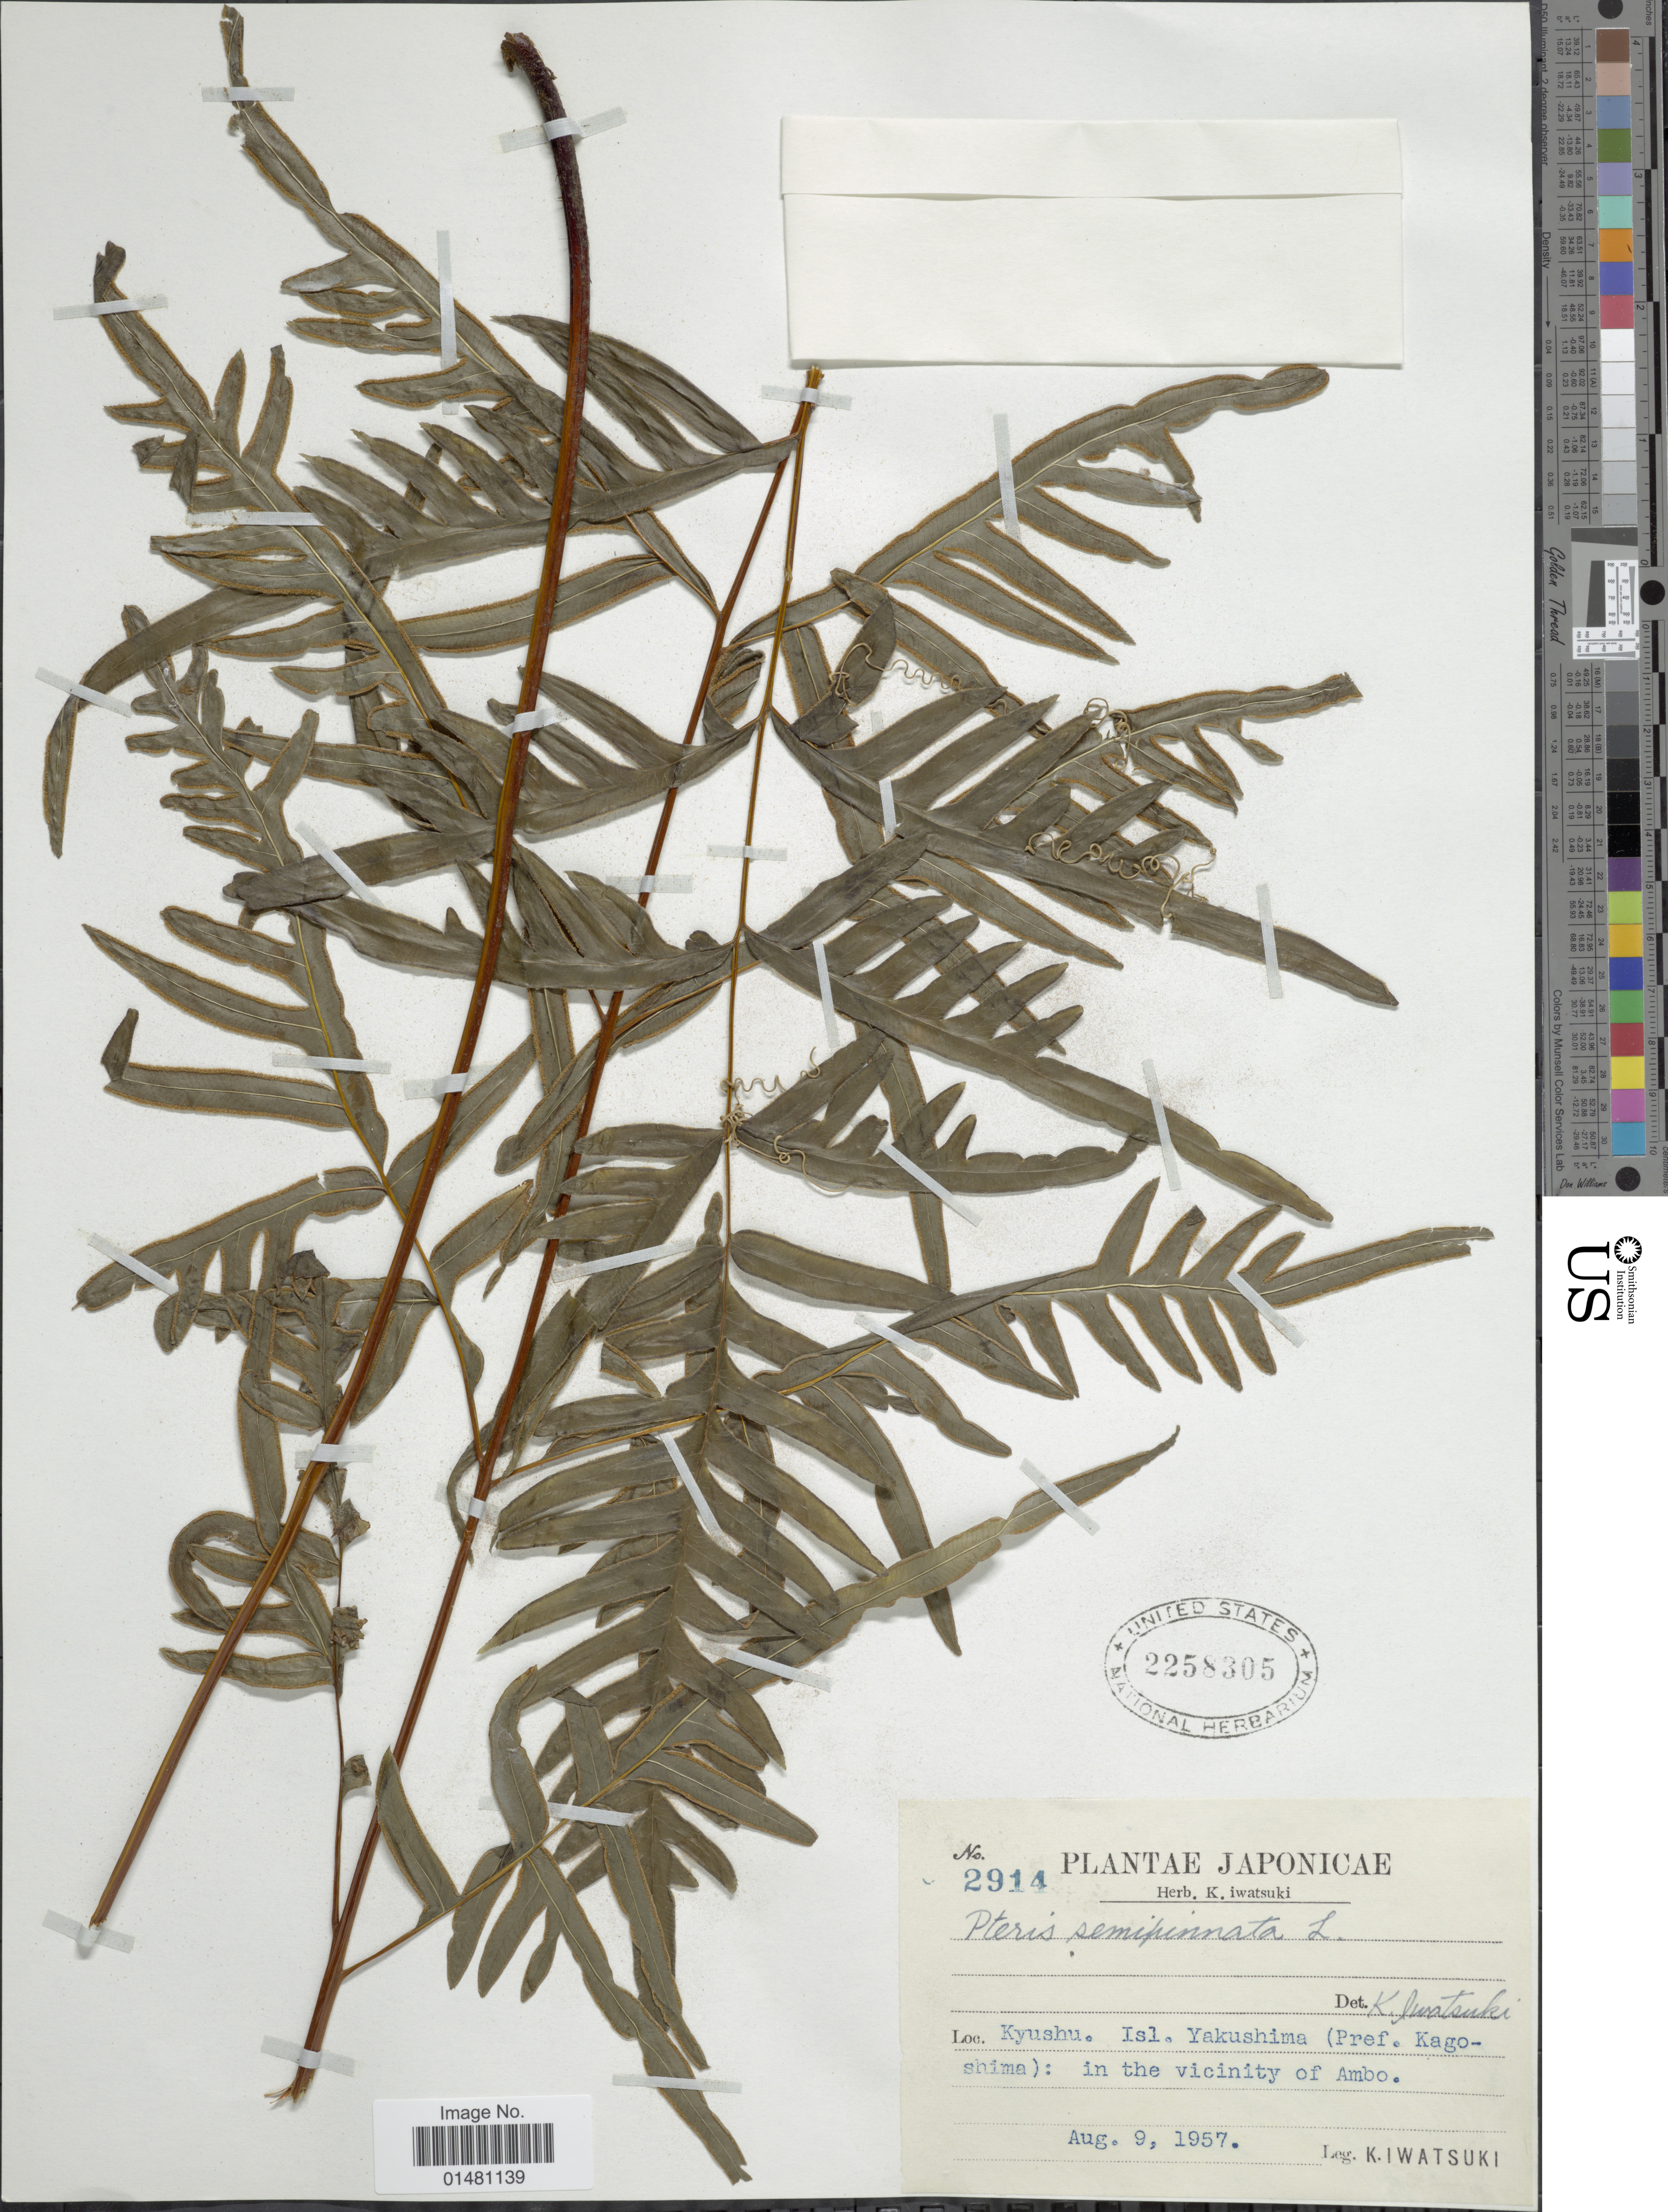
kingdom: Plantae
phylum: Tracheophyta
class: Polypodiopsida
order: Polypodiales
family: Pteridaceae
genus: Pteris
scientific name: Pteris semipinnata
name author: L.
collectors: K. Iwatsuki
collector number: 2914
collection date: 1957-08-09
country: Japan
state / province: Kagosima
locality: Kyushu Isl. (Pref. Kagoshima): in the vicinity of Ambo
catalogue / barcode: US 2258305